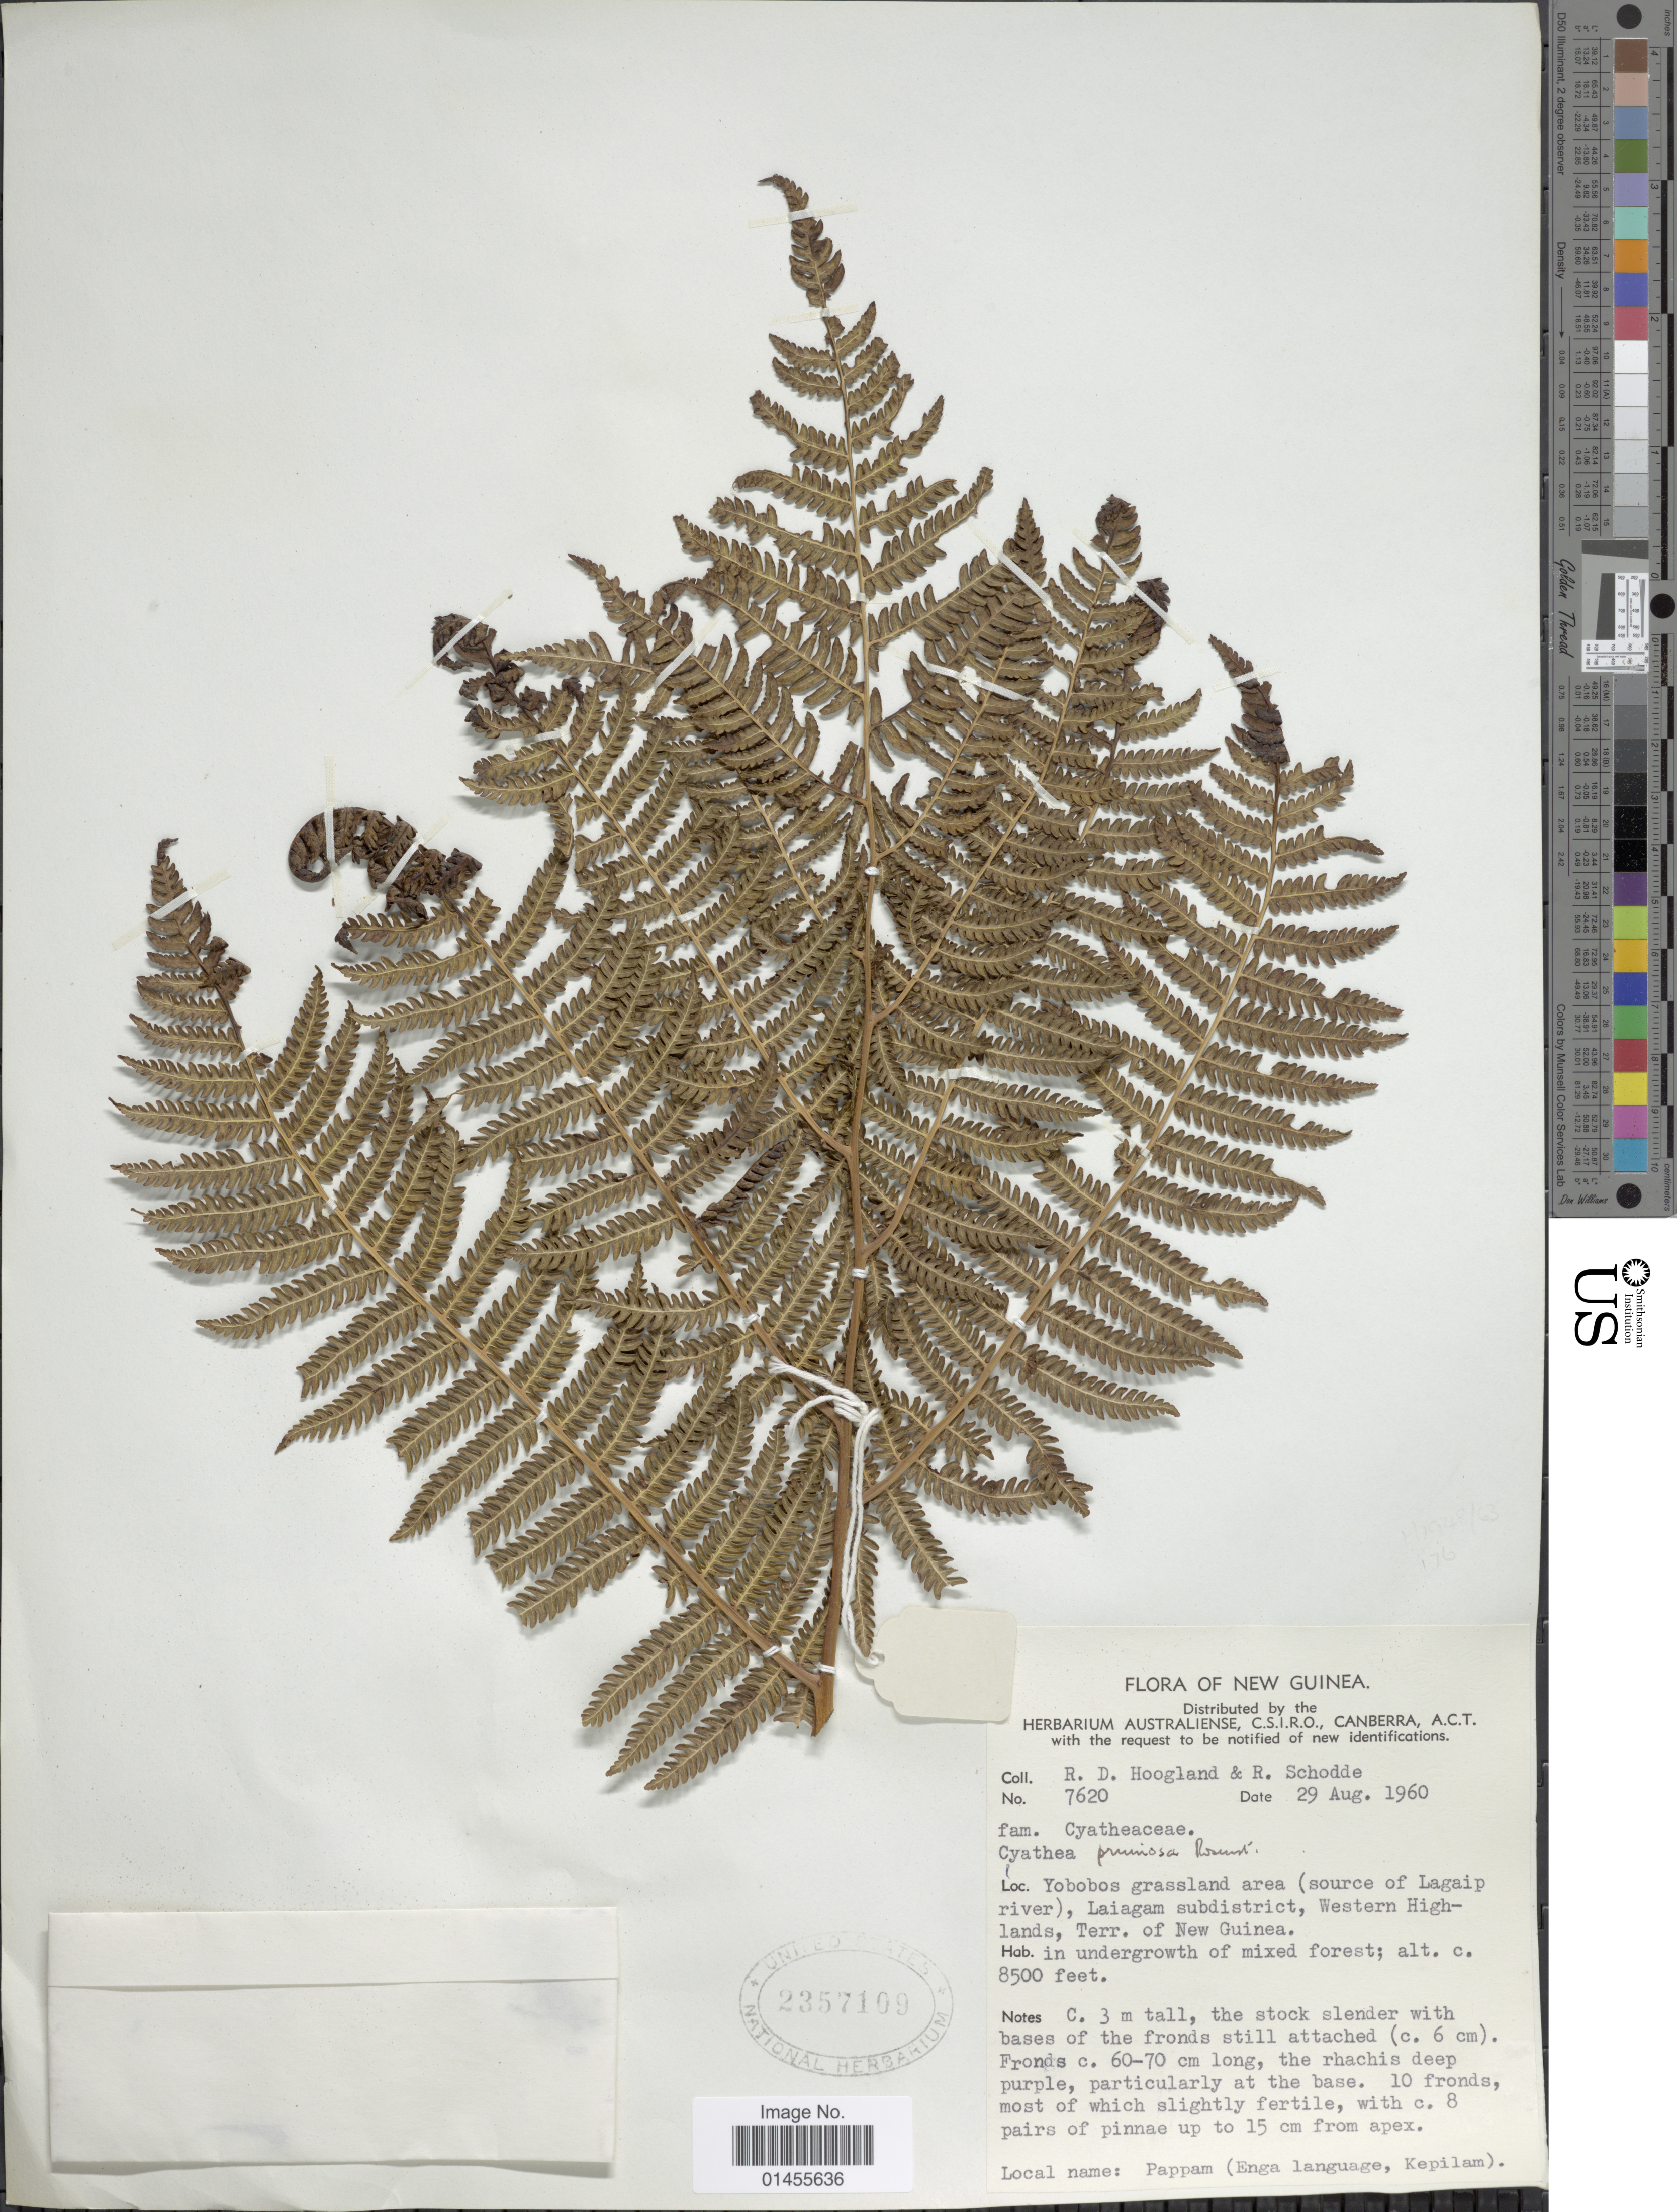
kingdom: Plantae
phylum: Tracheophyta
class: Polypodiopsida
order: Cyatheales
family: Cyatheaceae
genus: Alsophila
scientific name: Alsophila pruinosa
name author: (Rosenst.) R.M. Tryon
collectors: R. D. Hoogland & R. Schodde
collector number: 7620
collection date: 1960-08-29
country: Papua New Guinea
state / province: Western Highlands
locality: New Guinea. Yobobos grassland area (source of Lagaip river), Laiagam subdistrict, Western Highlands, Terr. of New Guinea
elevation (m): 2591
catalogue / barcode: US 2357109